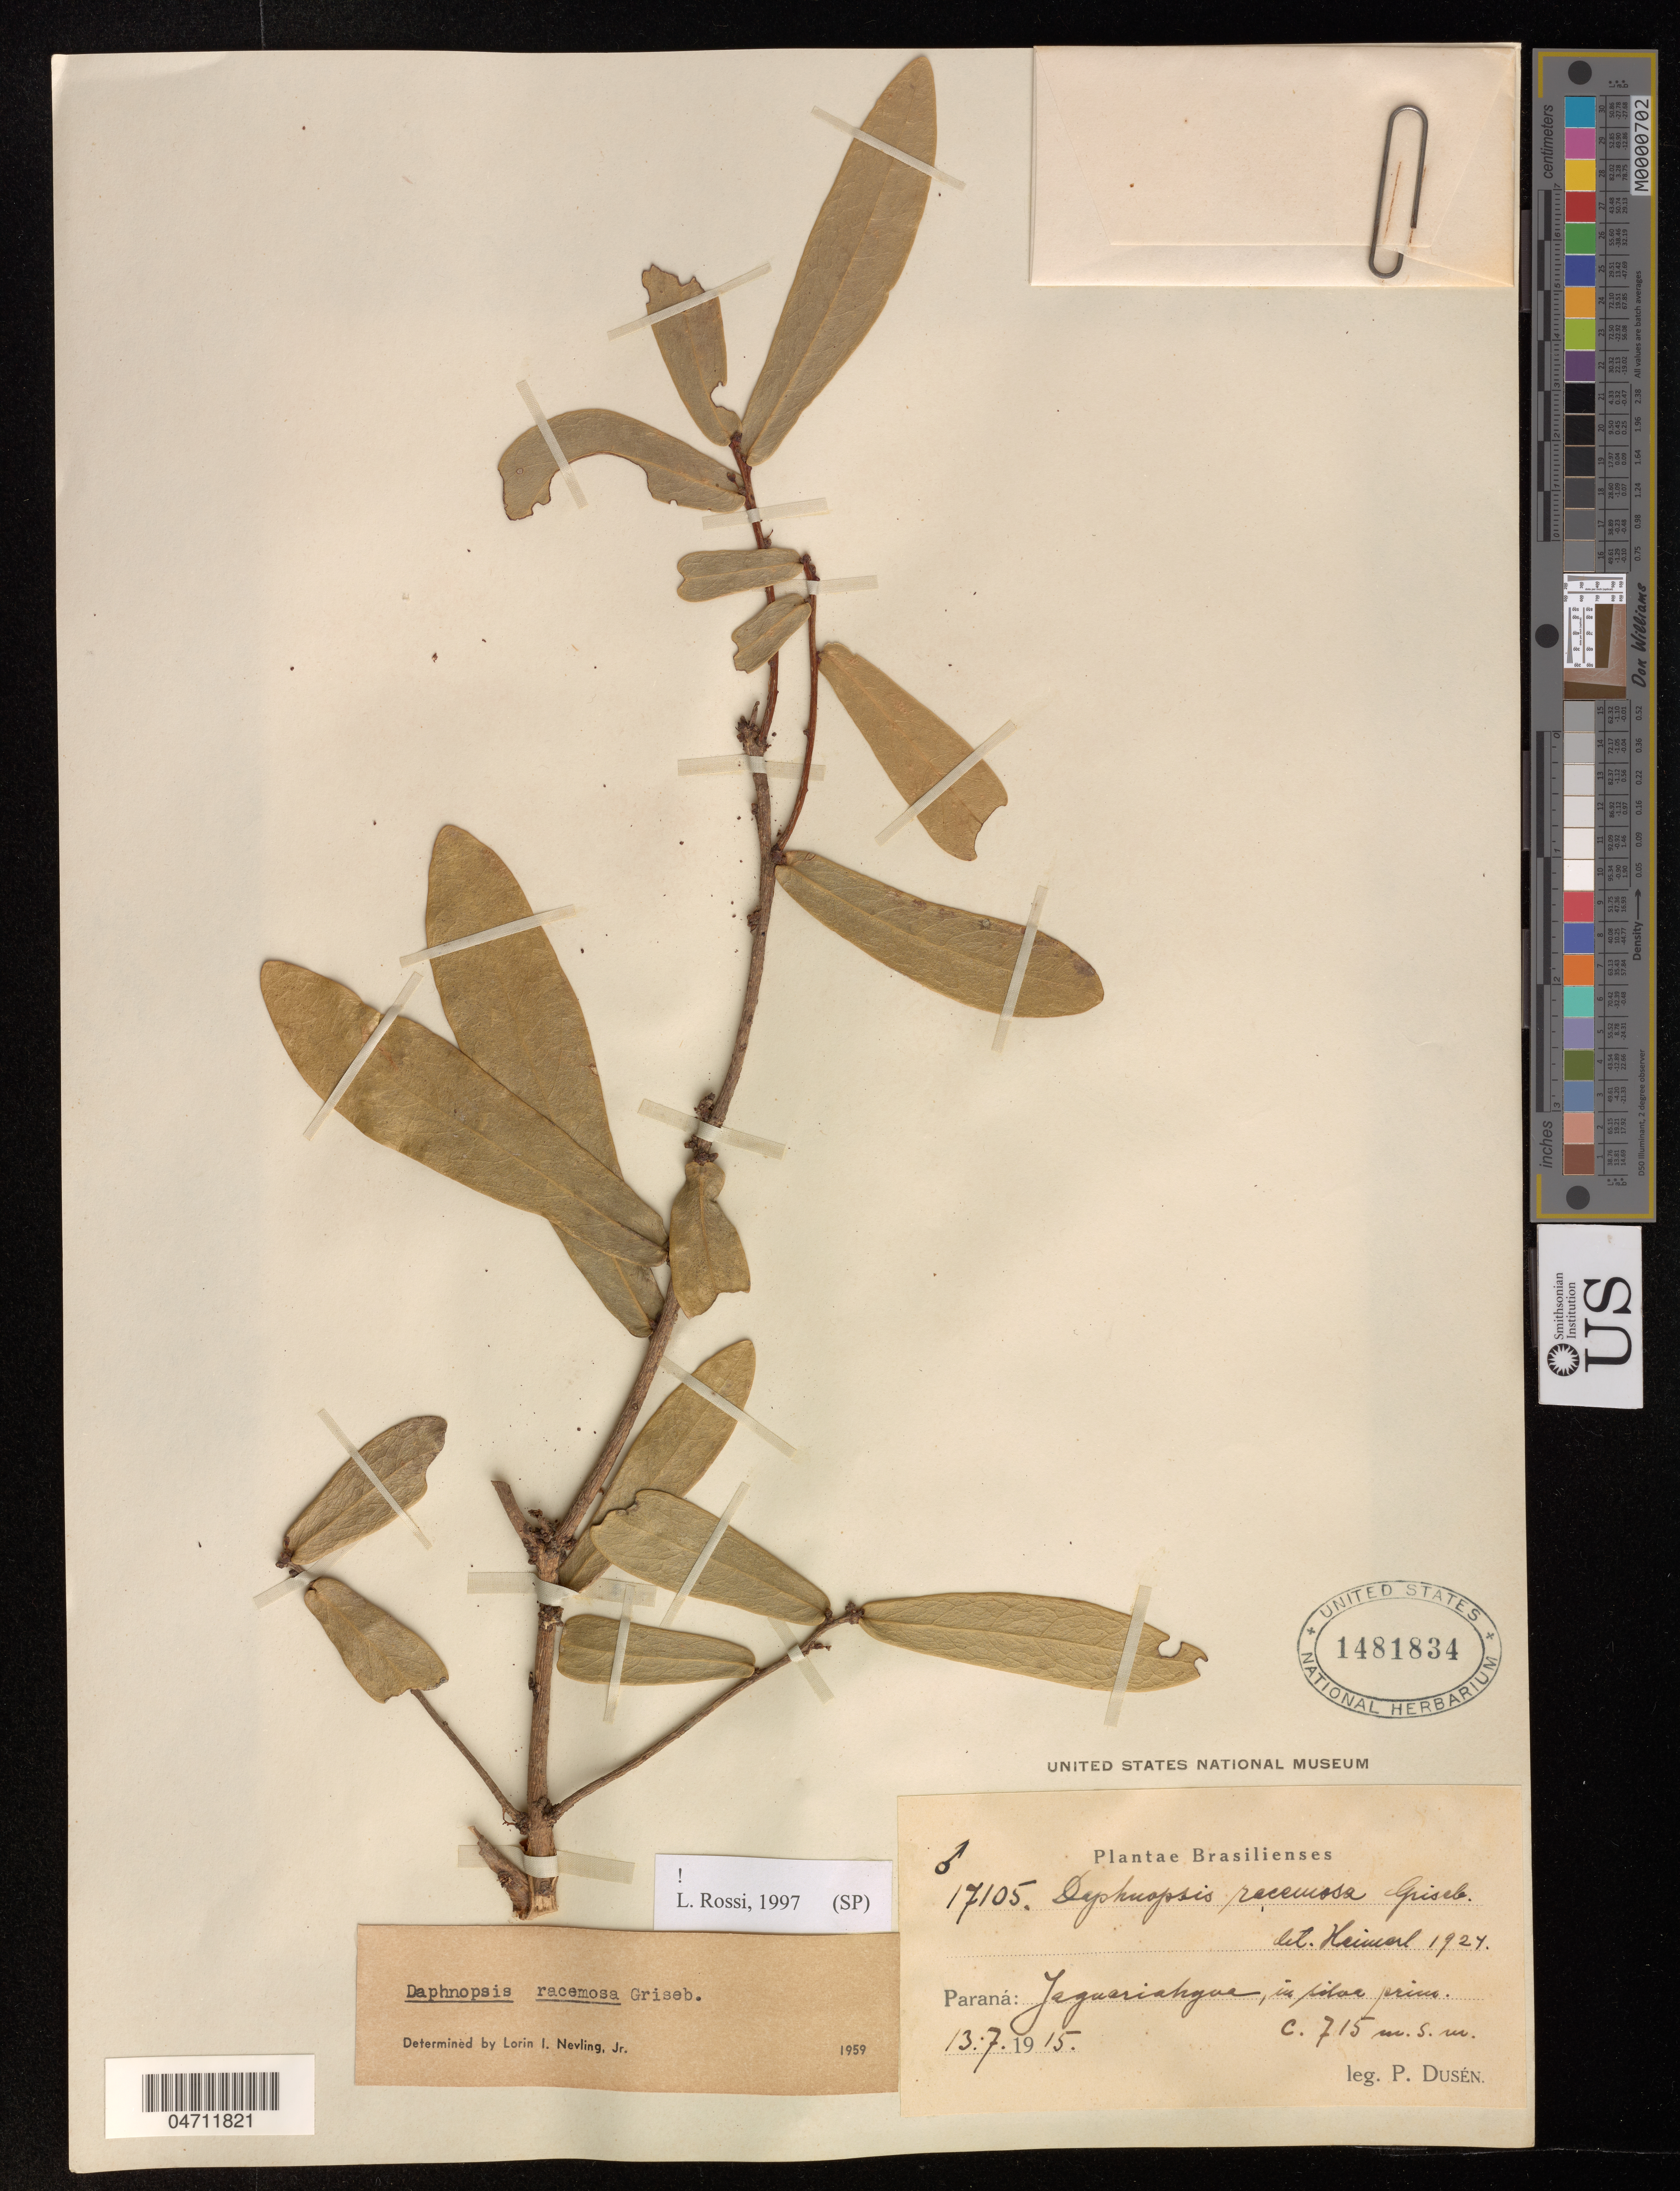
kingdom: Plantae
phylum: Tracheophyta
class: Magnoliopsida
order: Malvales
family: Thymelaeaceae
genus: Daphnopsis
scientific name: Daphnopsis racemosa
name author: Griseb.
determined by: Rossi, L.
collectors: P. Dusén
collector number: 17105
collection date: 1915-07-13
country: Brazil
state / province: Paraná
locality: Jaguariahyva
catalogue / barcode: US 1481834